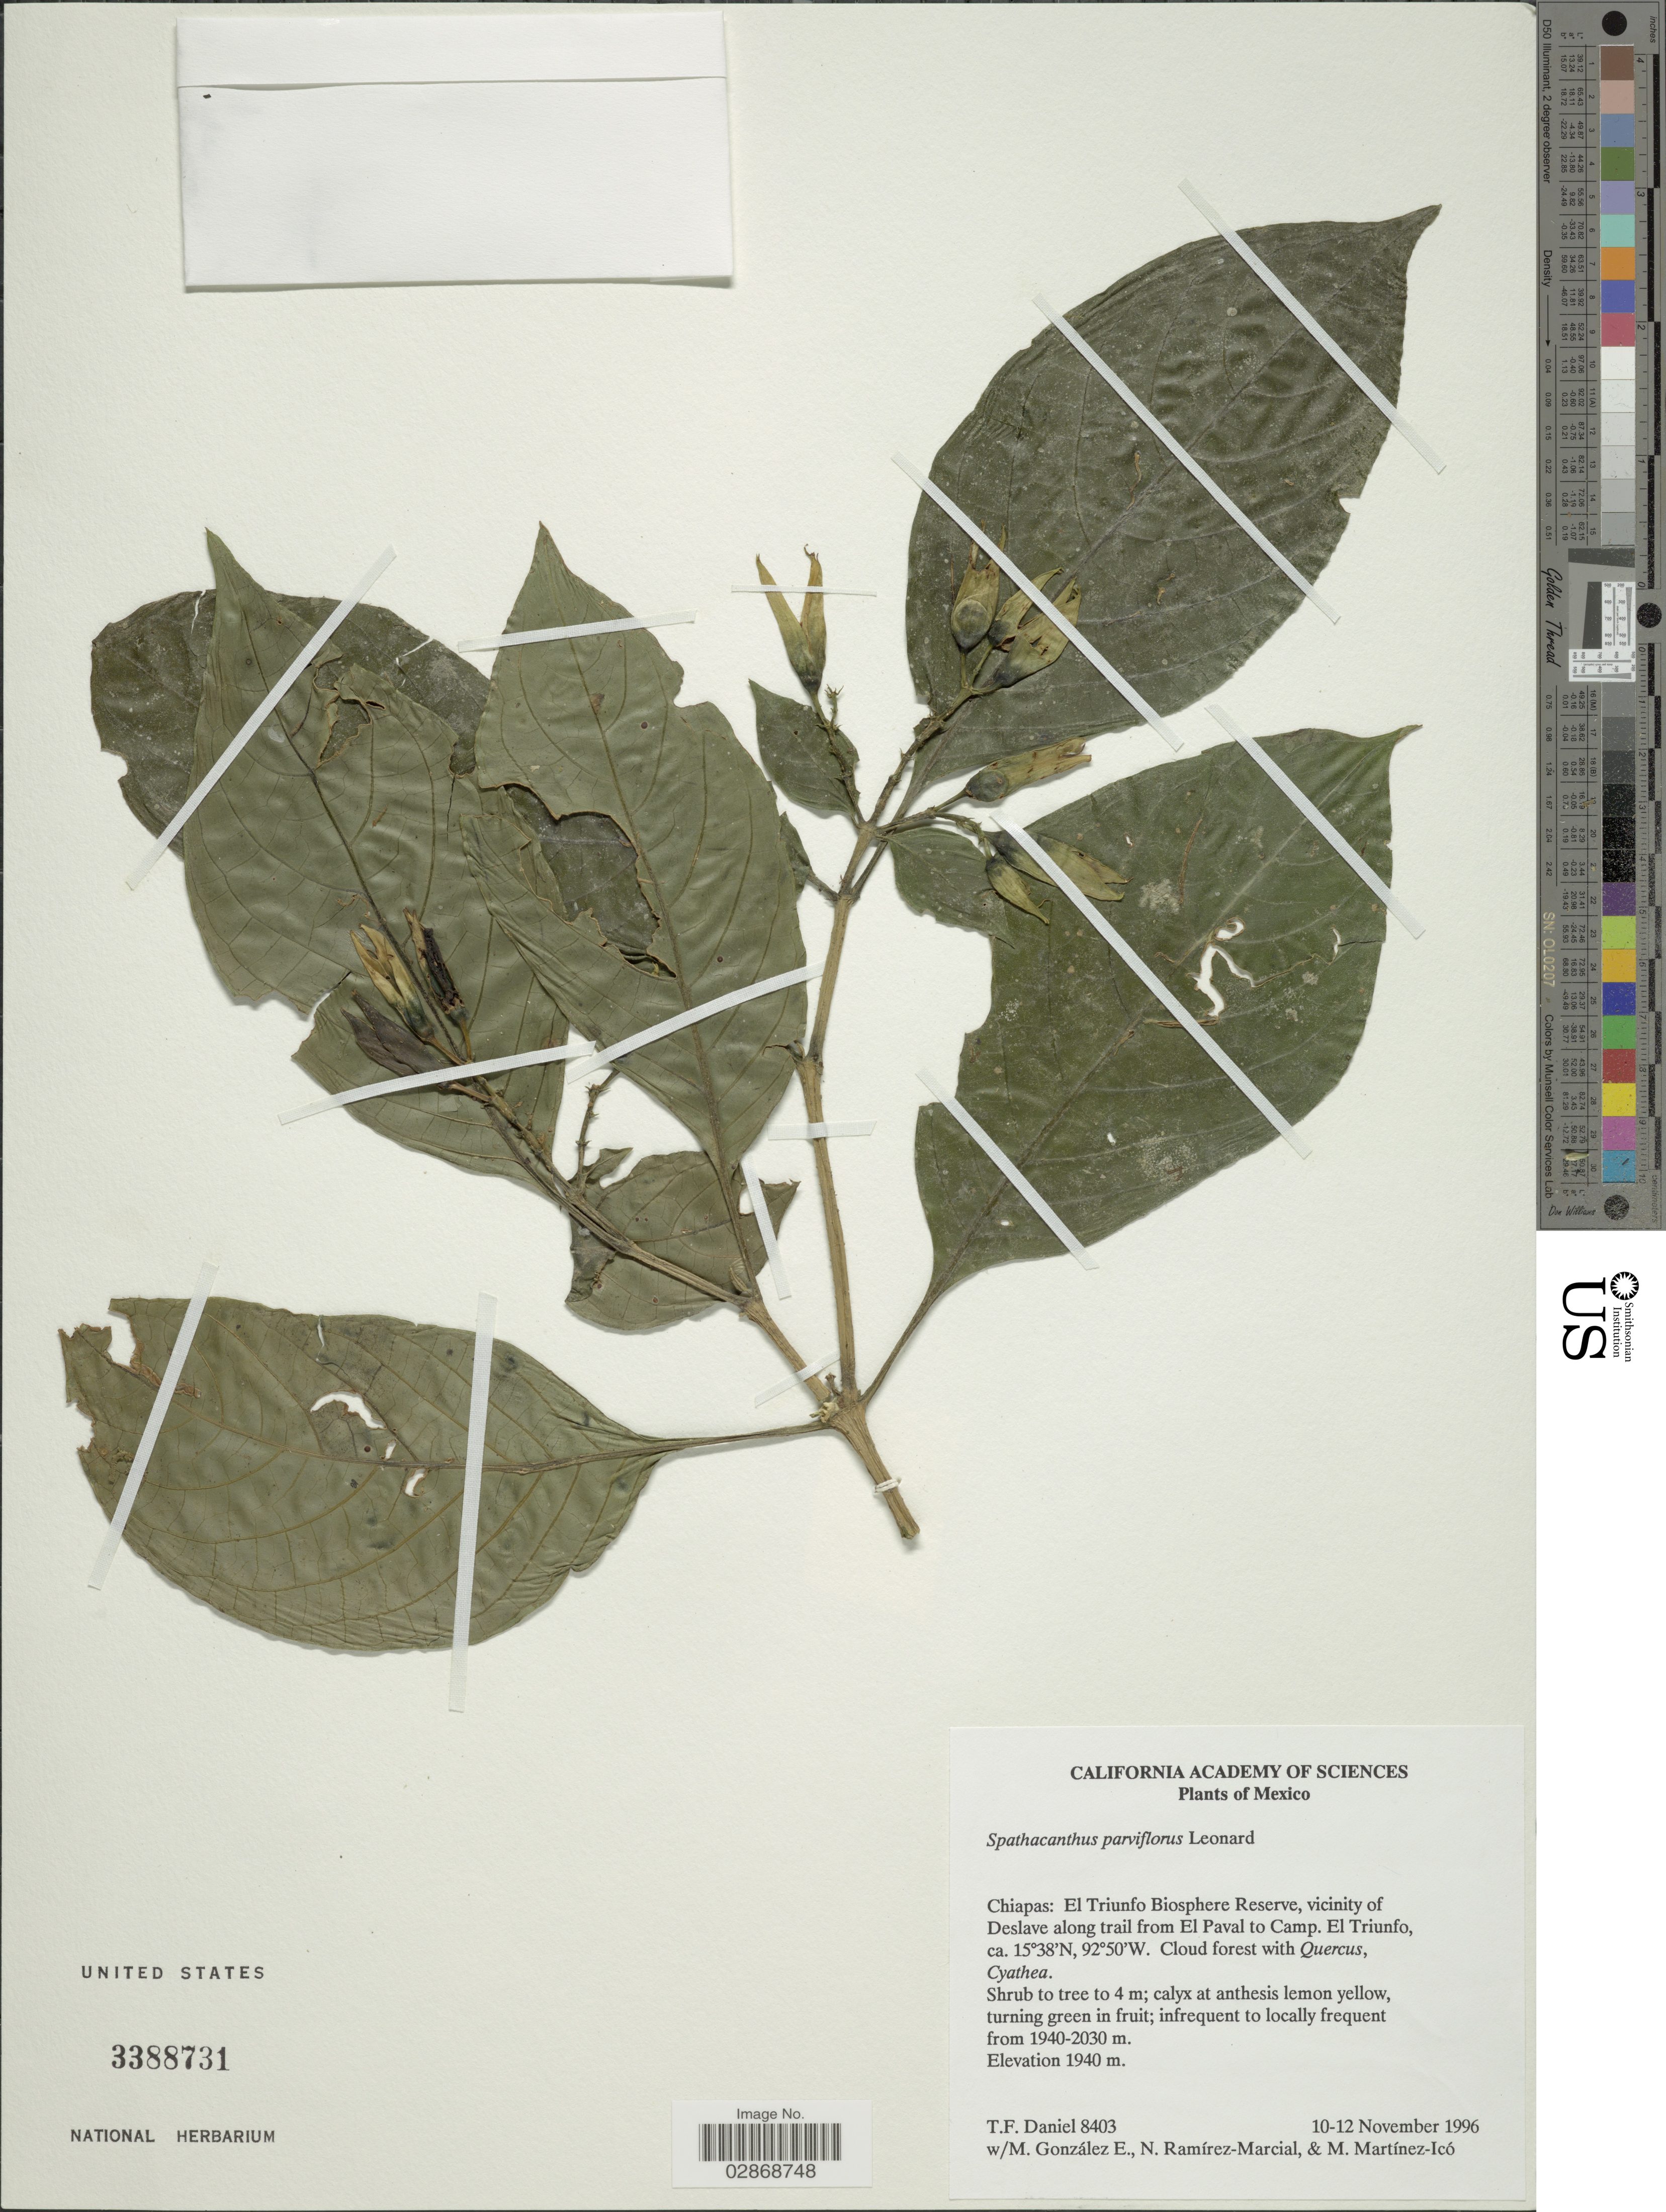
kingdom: Plantae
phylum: Tracheophyta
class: Magnoliopsida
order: Lamiales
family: Acanthaceae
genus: Spathacanthus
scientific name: Spathacanthus parviflorus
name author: Leonard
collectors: T. F. Daniel, M. González, N. Ramírez & M. Martinez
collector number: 8403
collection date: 1996-11-10/1996-11-12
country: Mexico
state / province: Chiapas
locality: El Triumfo Biosphere Reserve, vicinity of Deslave along trail from El Paval to Camp. El Triunfo.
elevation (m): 1940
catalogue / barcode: US 3388731